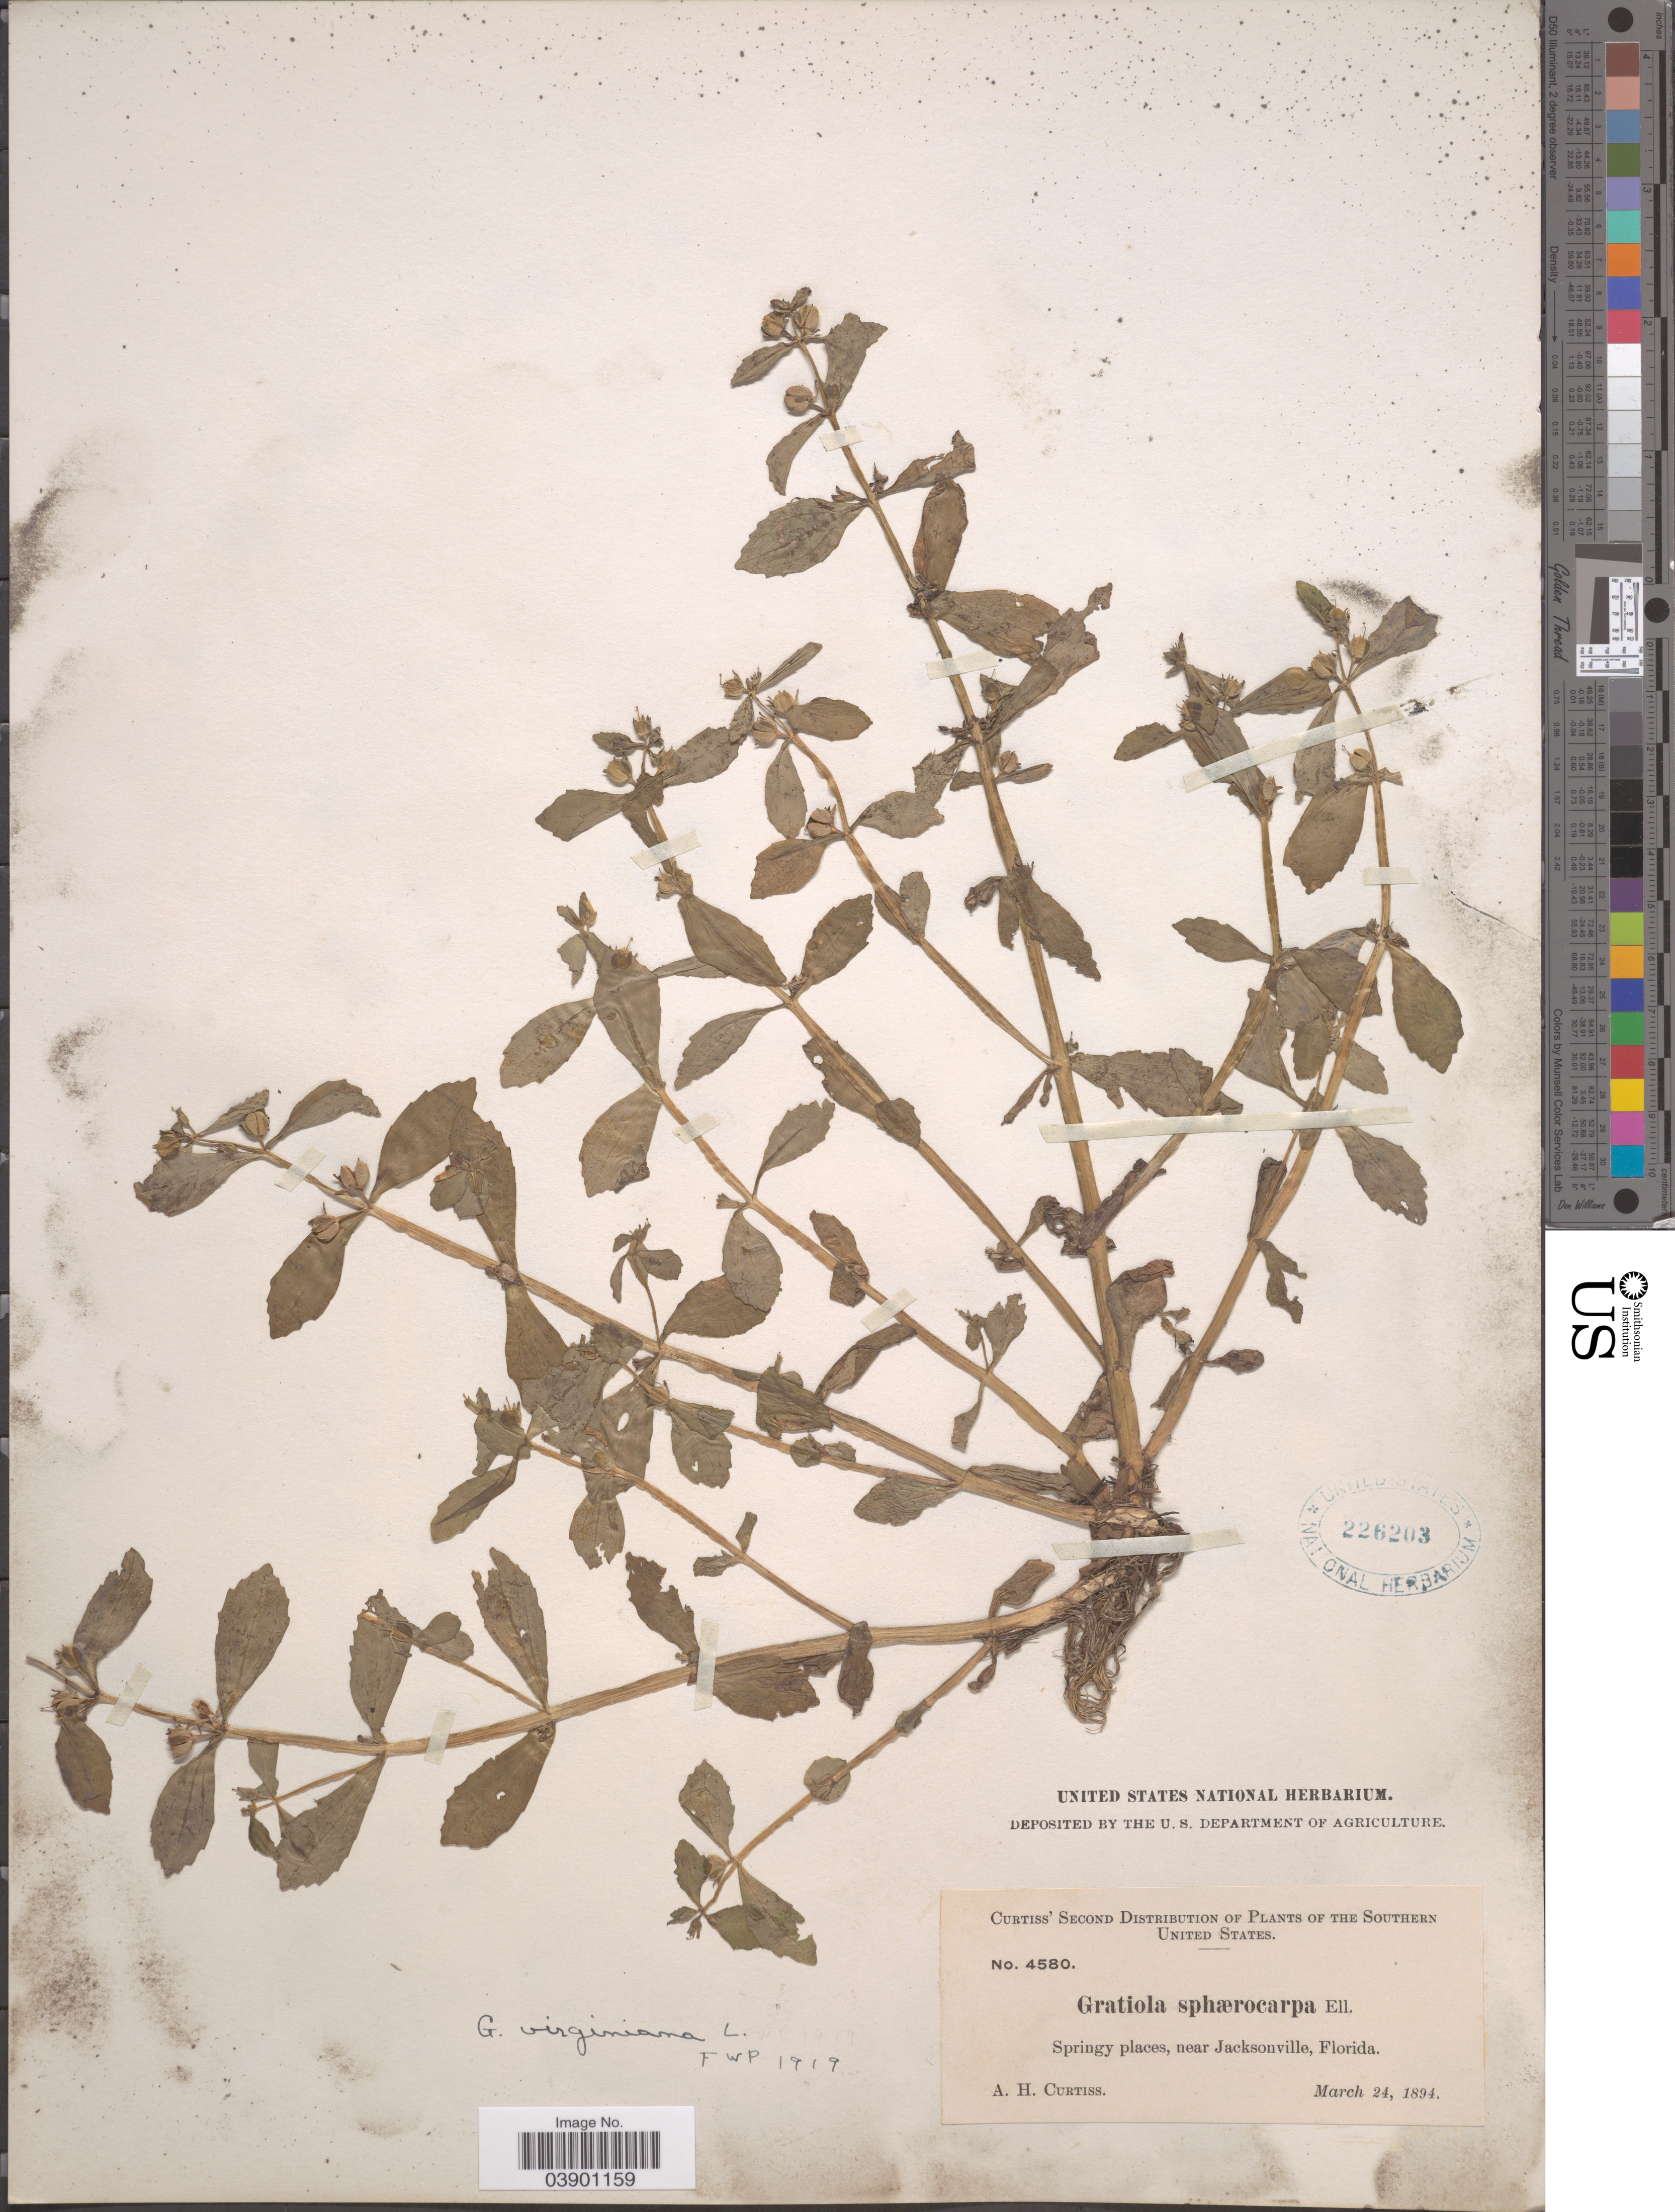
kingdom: Plantae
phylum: Tracheophyta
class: Magnoliopsida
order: Lamiales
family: Plantaginaceae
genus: Gratiola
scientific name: Gratiola virginiana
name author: L.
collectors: A. H. Curtiss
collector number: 4580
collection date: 1894-03-24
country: United States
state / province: Florida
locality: The Southern United States. Near Jacksonville.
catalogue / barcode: US 226203